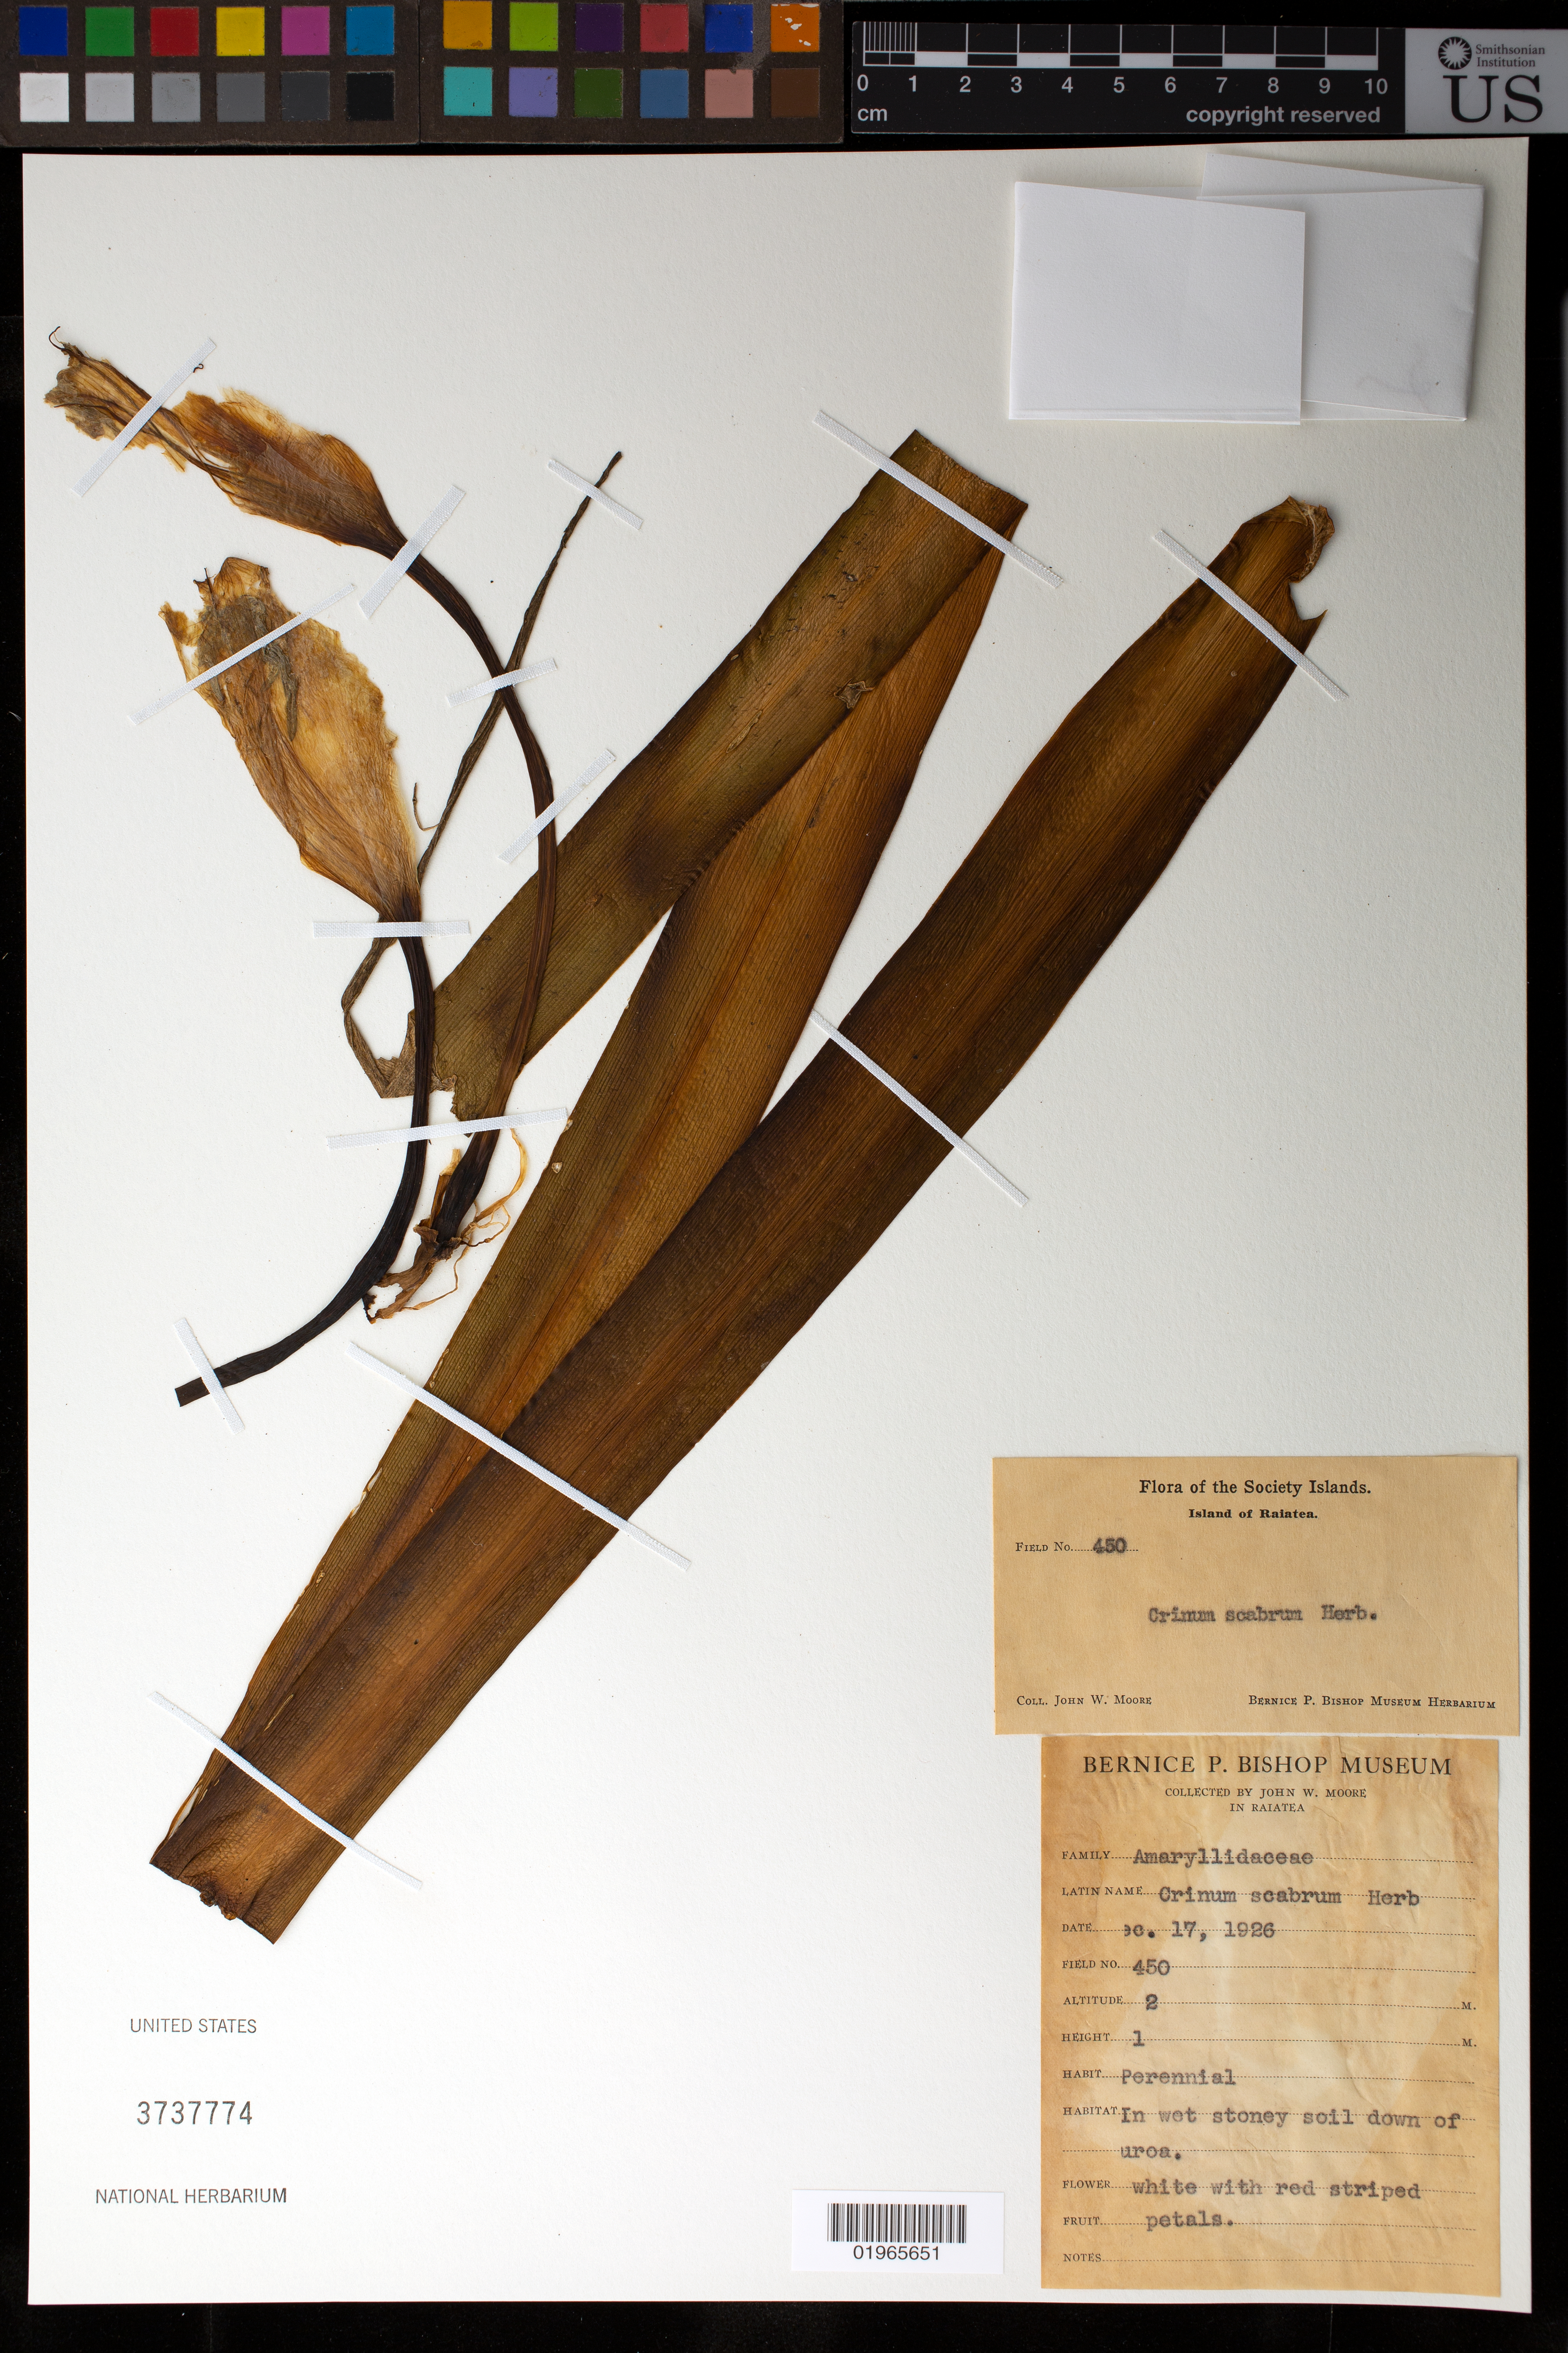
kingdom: Plantae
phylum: Tracheophyta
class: Liliopsida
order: Asparagales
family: Amaryllidaceae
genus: Crinum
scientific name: Crinum scabrum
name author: Herb.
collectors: J. Moore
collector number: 450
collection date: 1926-12-17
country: French Polynesia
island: Raiatea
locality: Island of Raiatea, town of Uturoa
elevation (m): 2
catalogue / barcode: US 3737774